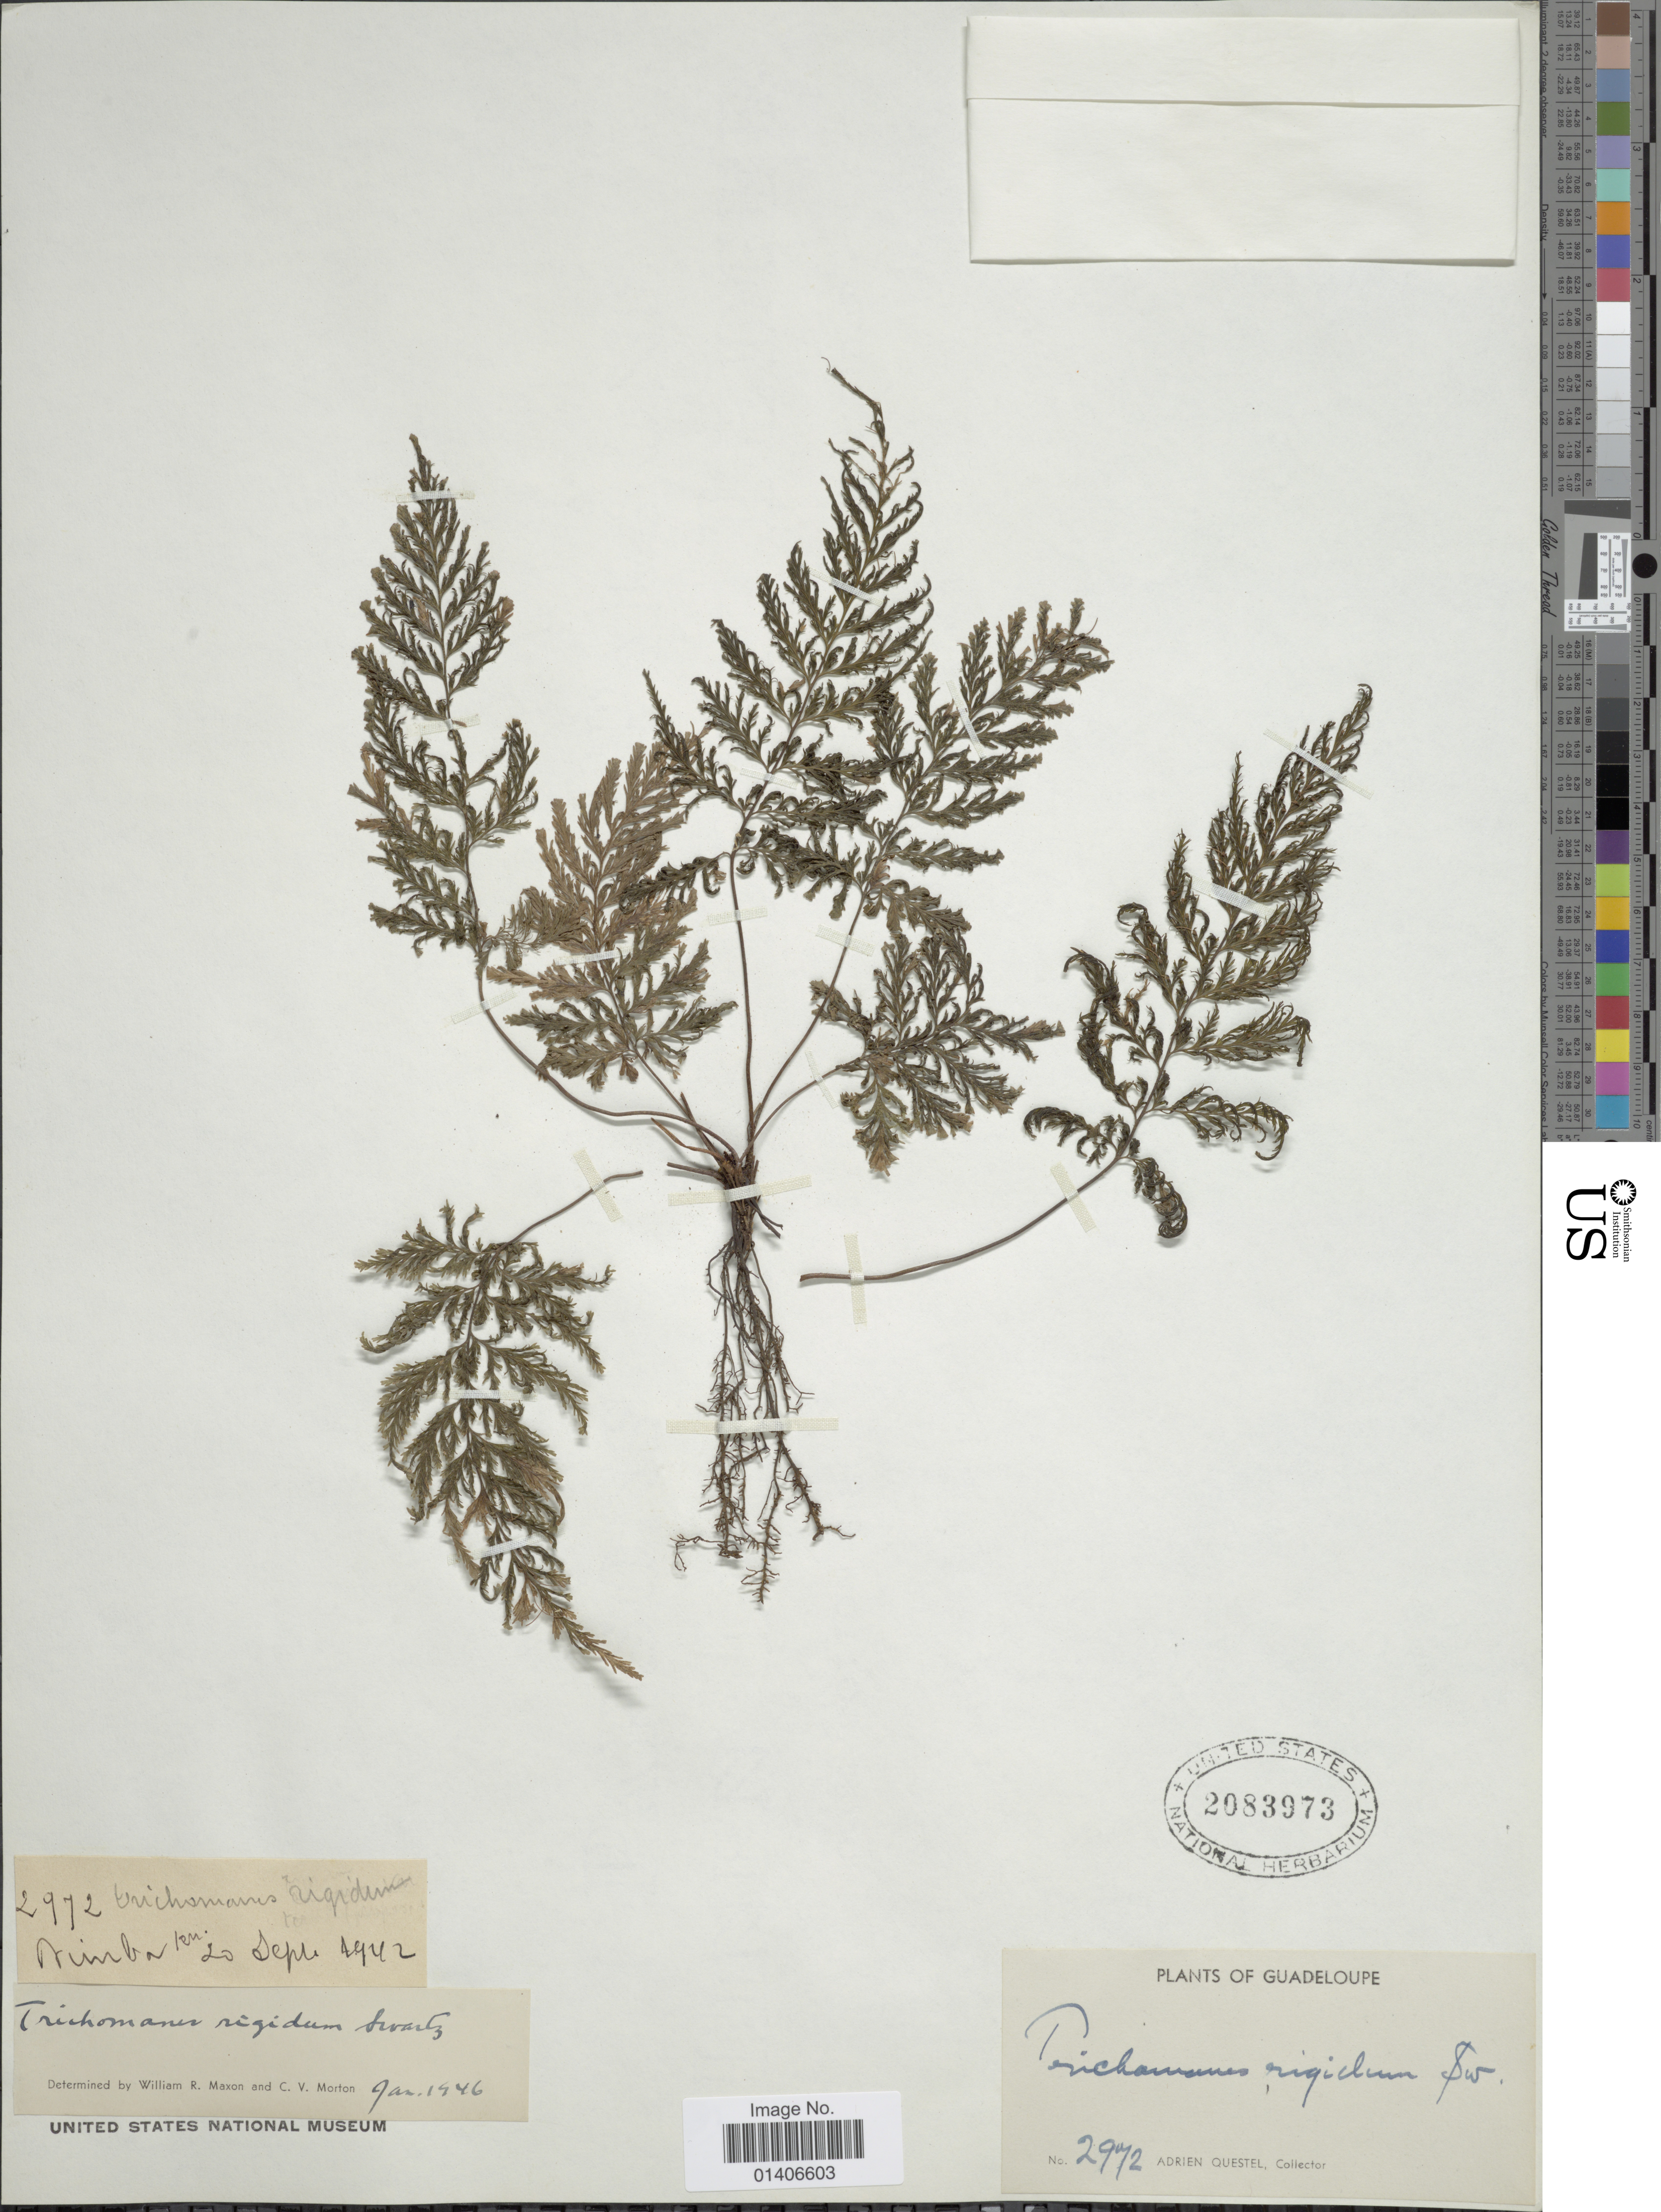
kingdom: Plantae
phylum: Tracheophyta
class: Polypodiopsida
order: Hymenophyllales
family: Hymenophyllaceae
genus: Abrodictyum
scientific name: Abrodictyum rigidum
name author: (Sw.) Ebihara & Dubuisson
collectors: A. Questel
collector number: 2972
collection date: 1942-09-20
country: Guadeloupe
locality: Nimba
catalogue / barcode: US 2083973